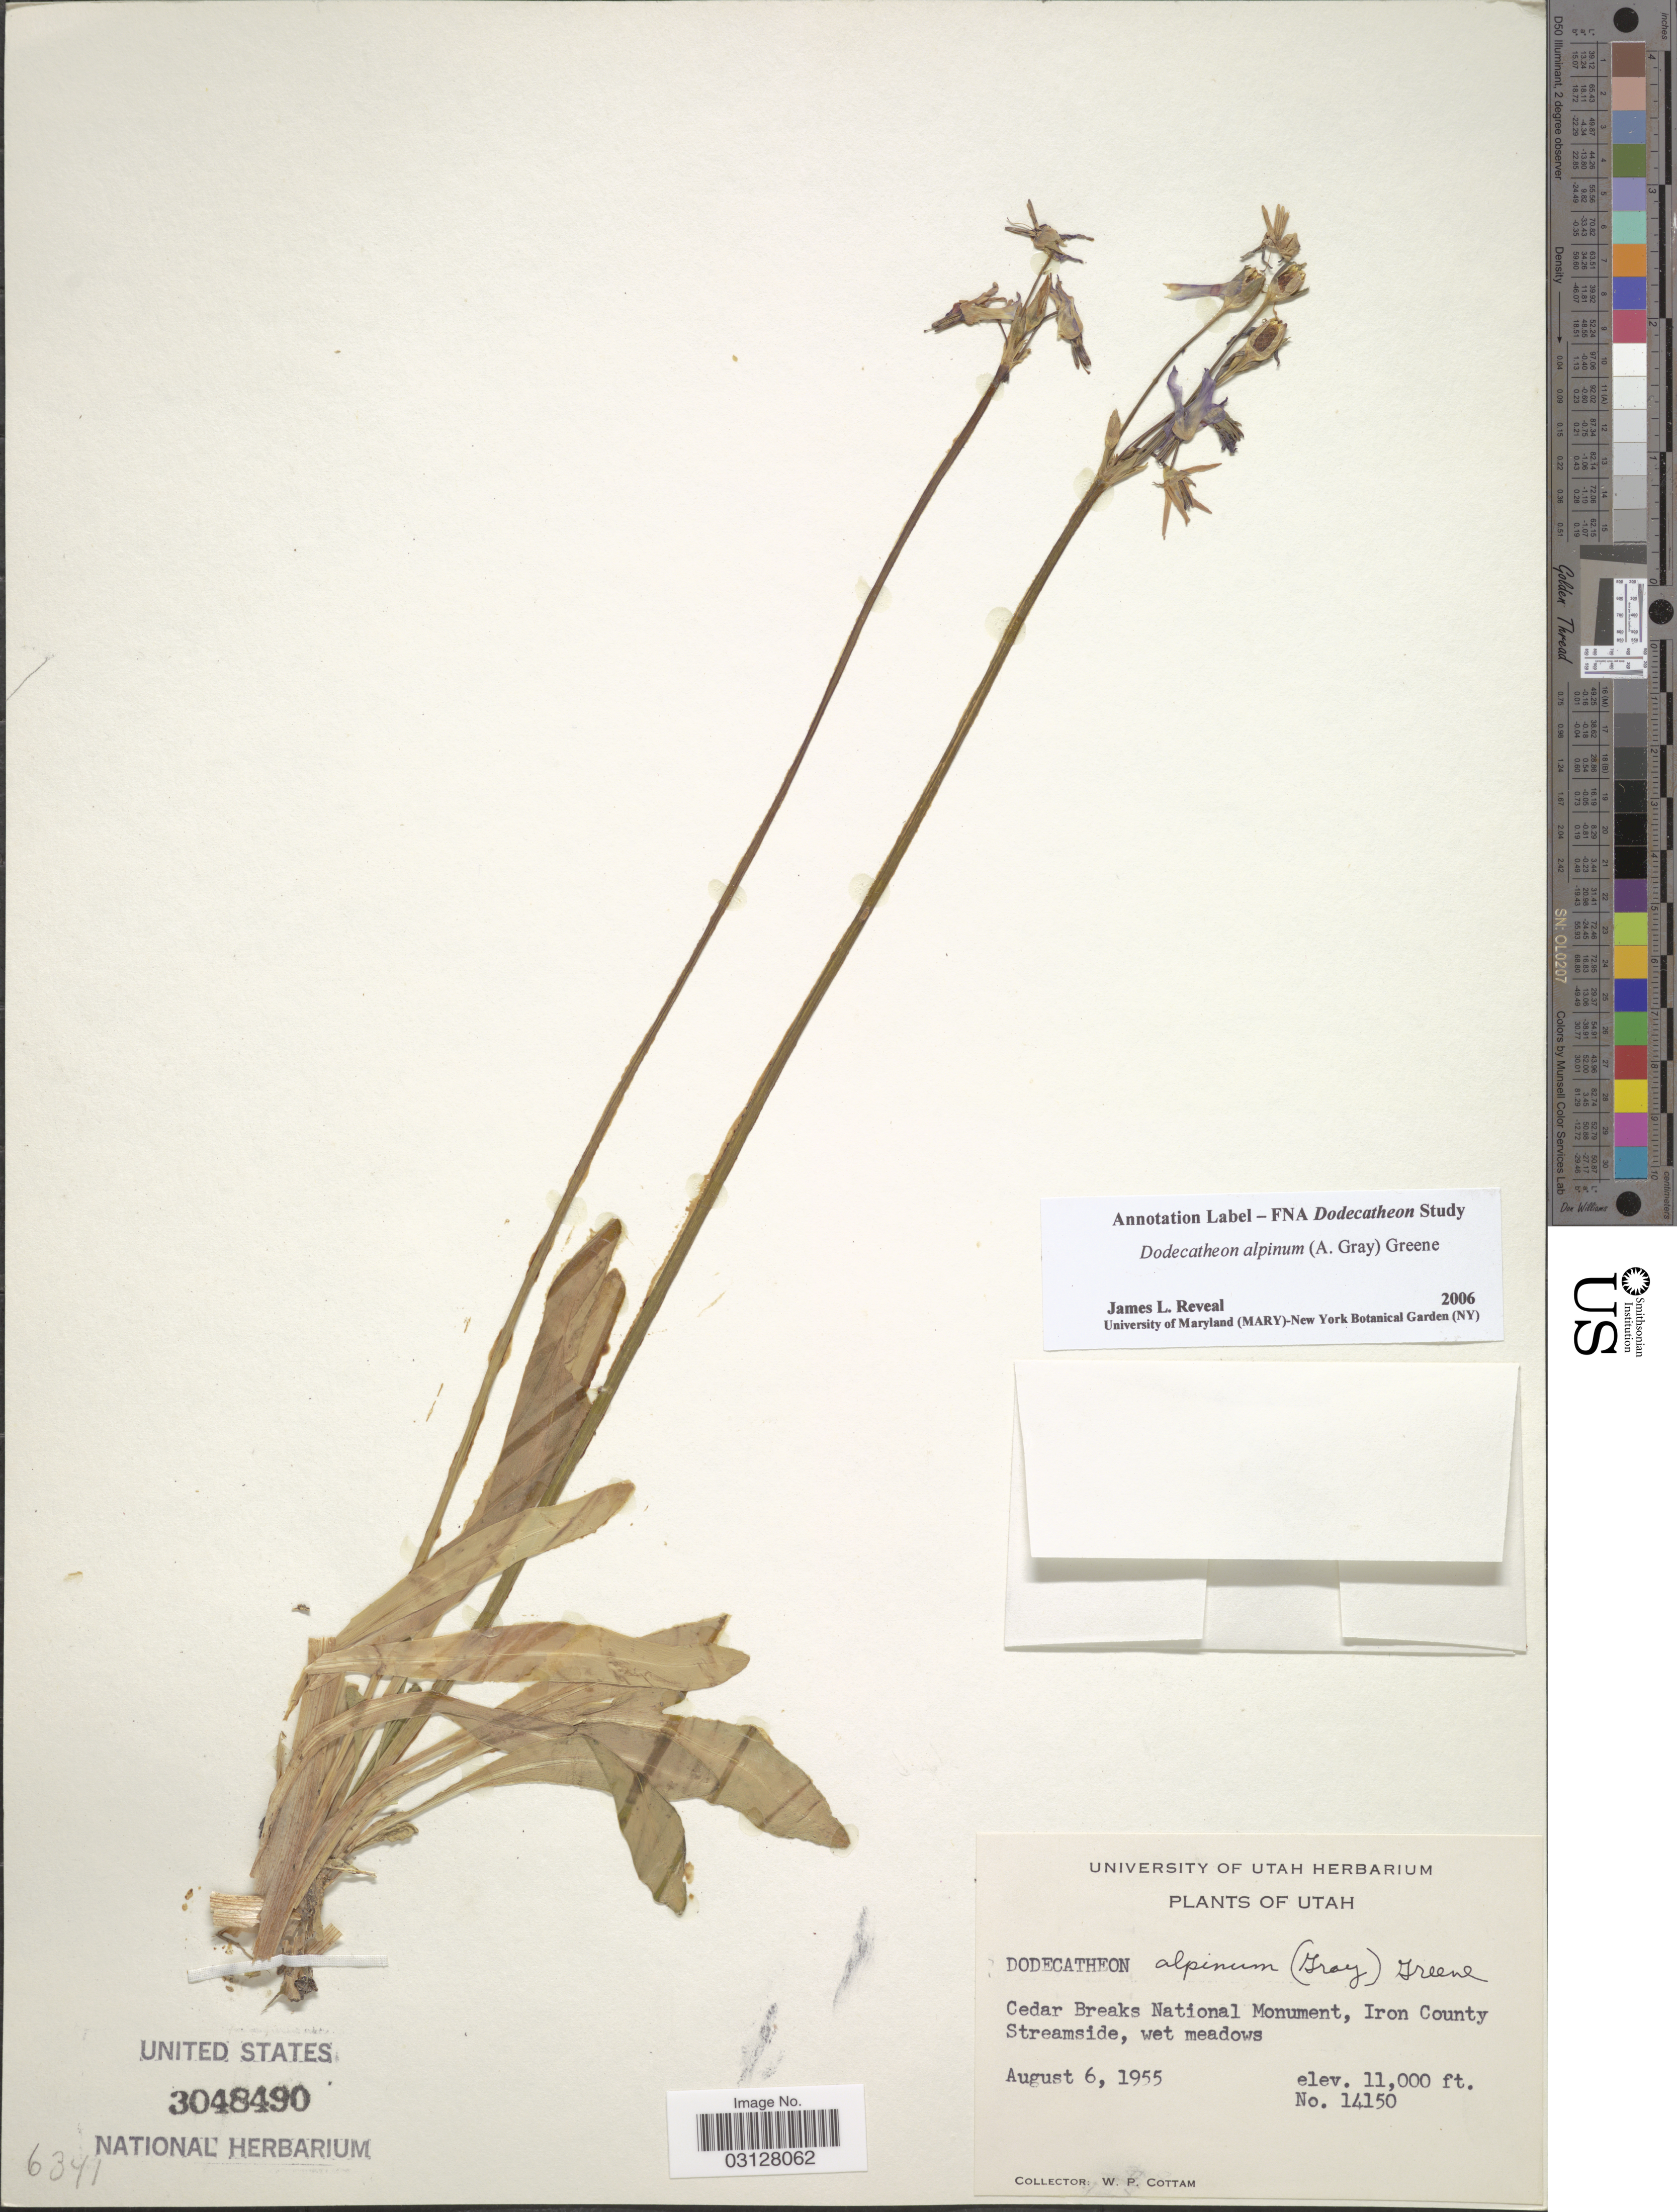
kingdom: Plantae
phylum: Tracheophyta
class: Magnoliopsida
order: Ericales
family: Primulaceae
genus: Dodecatheon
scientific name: Dodecatheon alpinum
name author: (A. Gray) Greene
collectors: W. Cottam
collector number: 14150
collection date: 1955-08-06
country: United States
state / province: Utah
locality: Cedar Breaks National Monument, Iron County Streamside.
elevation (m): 3353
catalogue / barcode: US 3048490